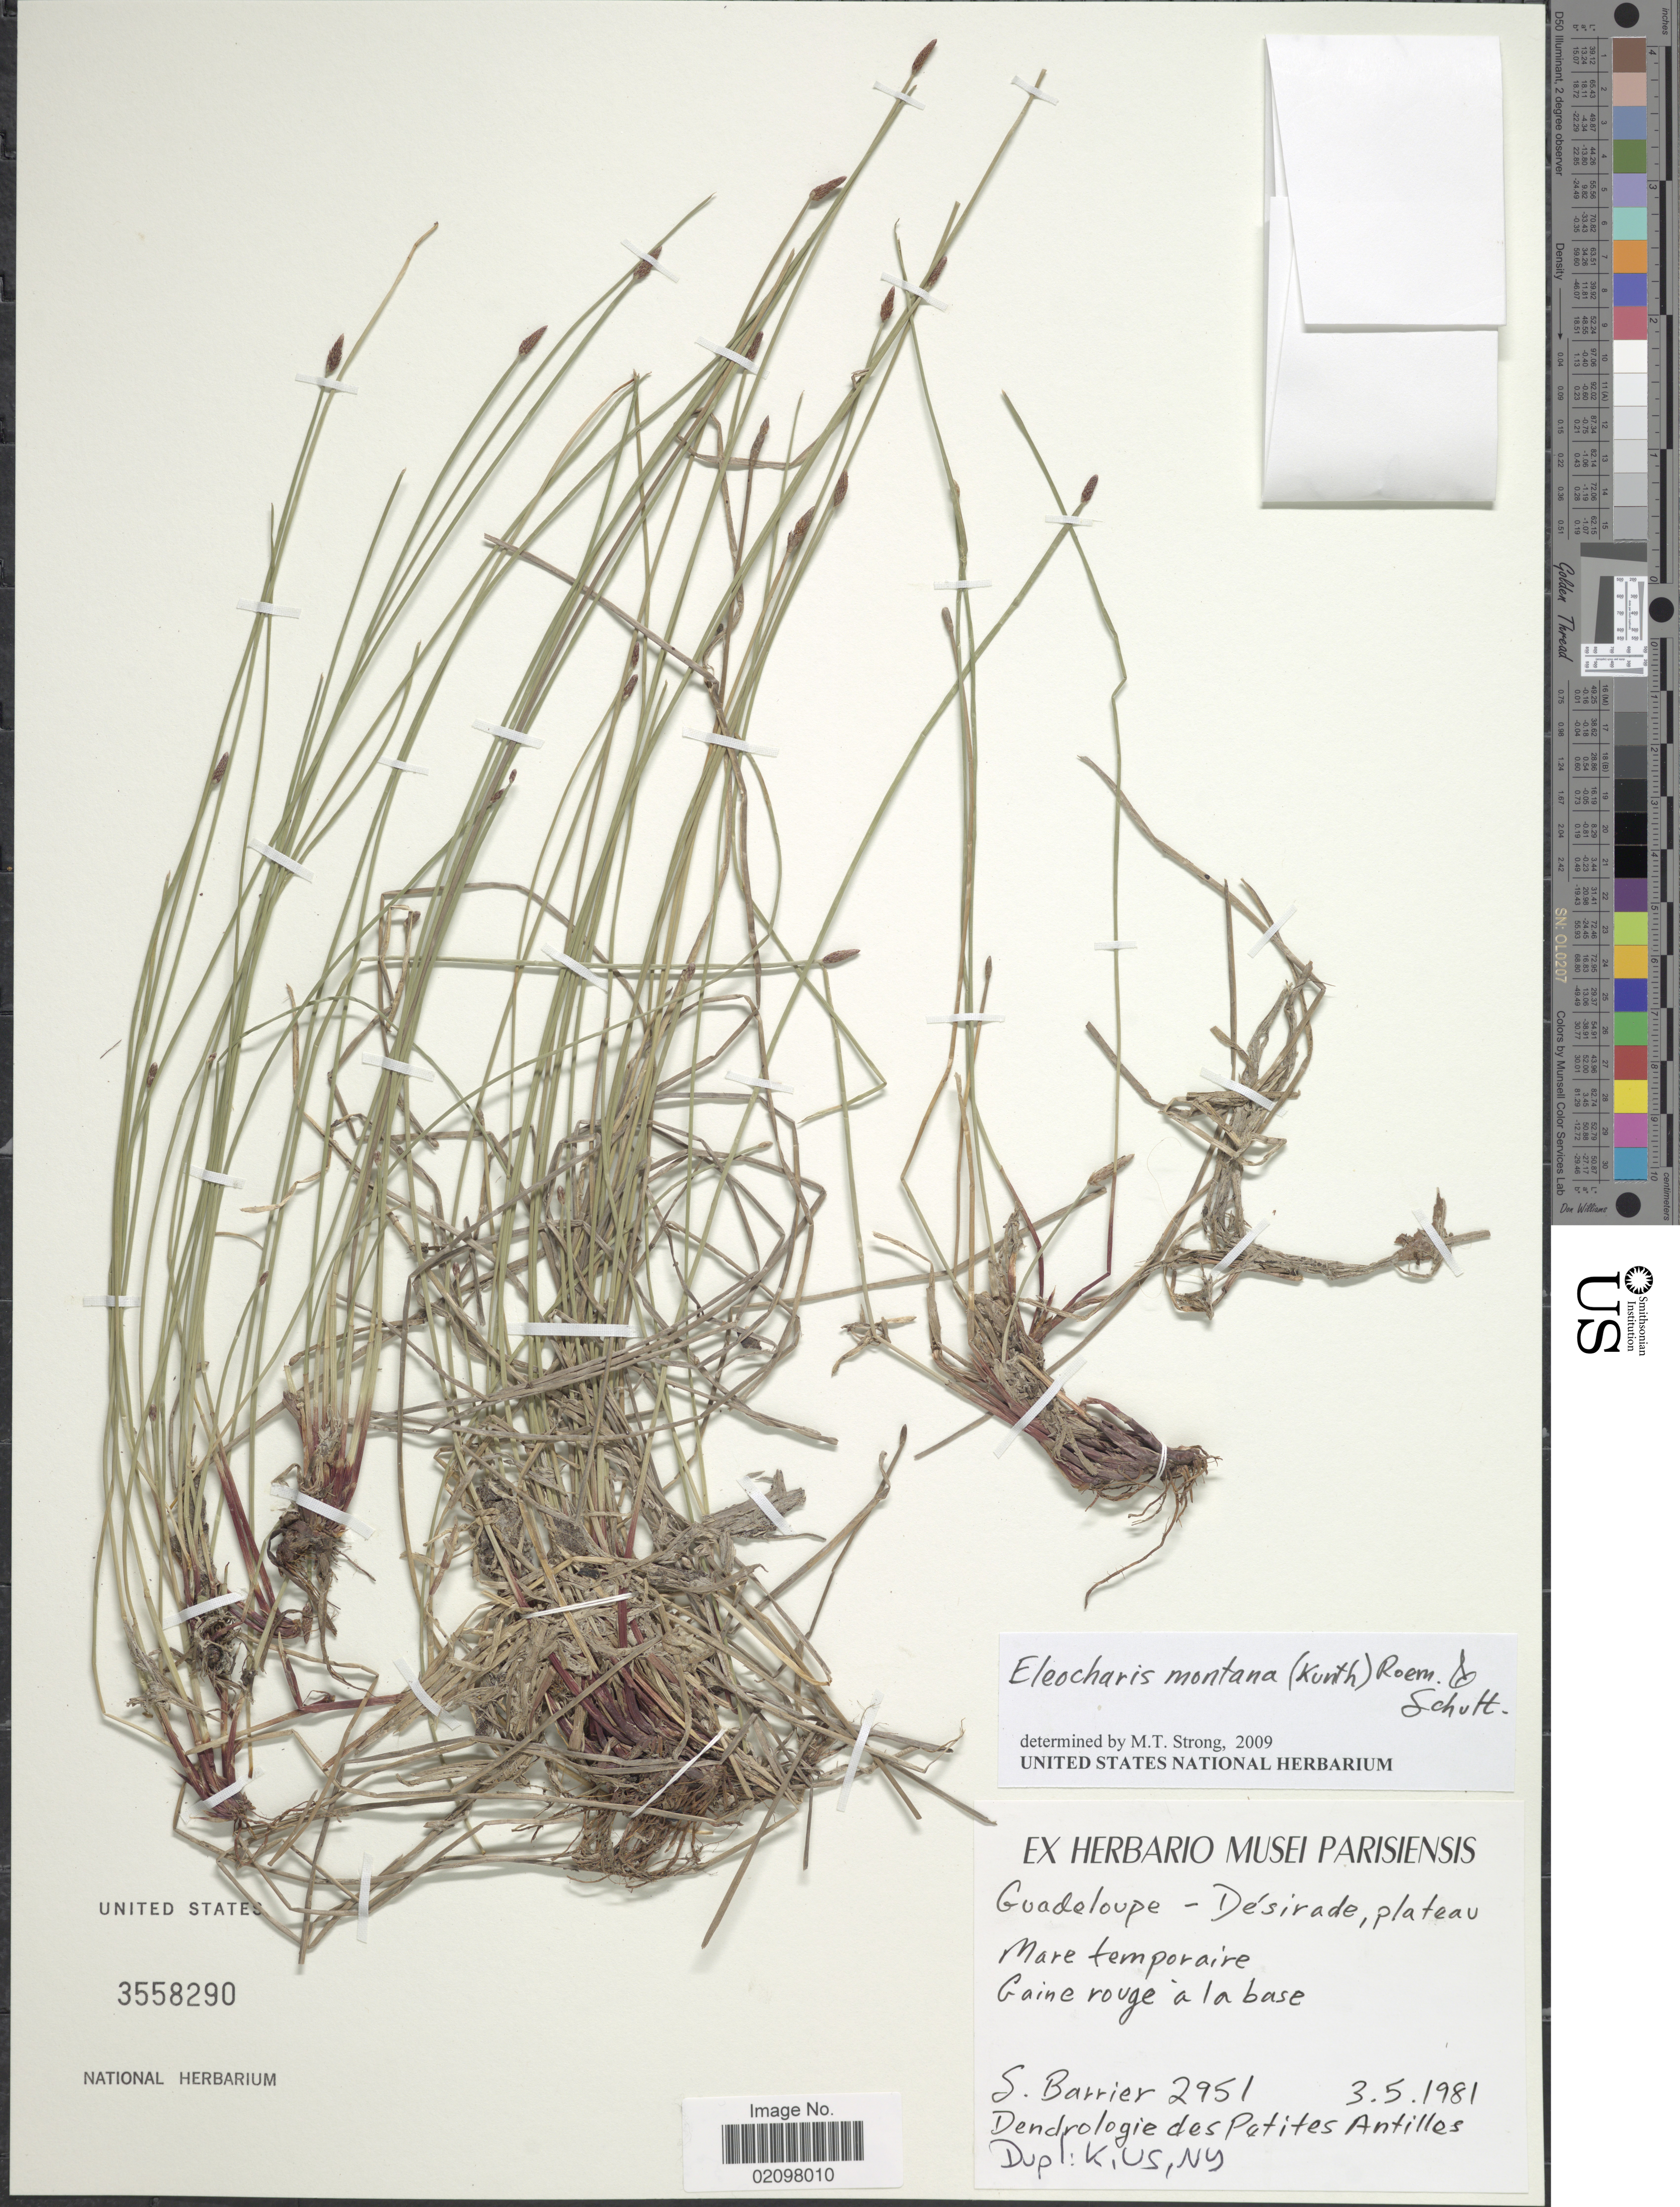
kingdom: Plantae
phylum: Tracheophyta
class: Liliopsida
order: Poales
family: Cyperaceae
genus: Eleocharis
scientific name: Eleocharis montana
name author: (Kunth) Roem. & Schult.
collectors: S. Barrier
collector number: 2951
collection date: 1981-05-03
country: Guadeloupe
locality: Désirade, plateau Mare temporaire, Gaine rouge a la base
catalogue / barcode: US 3558290